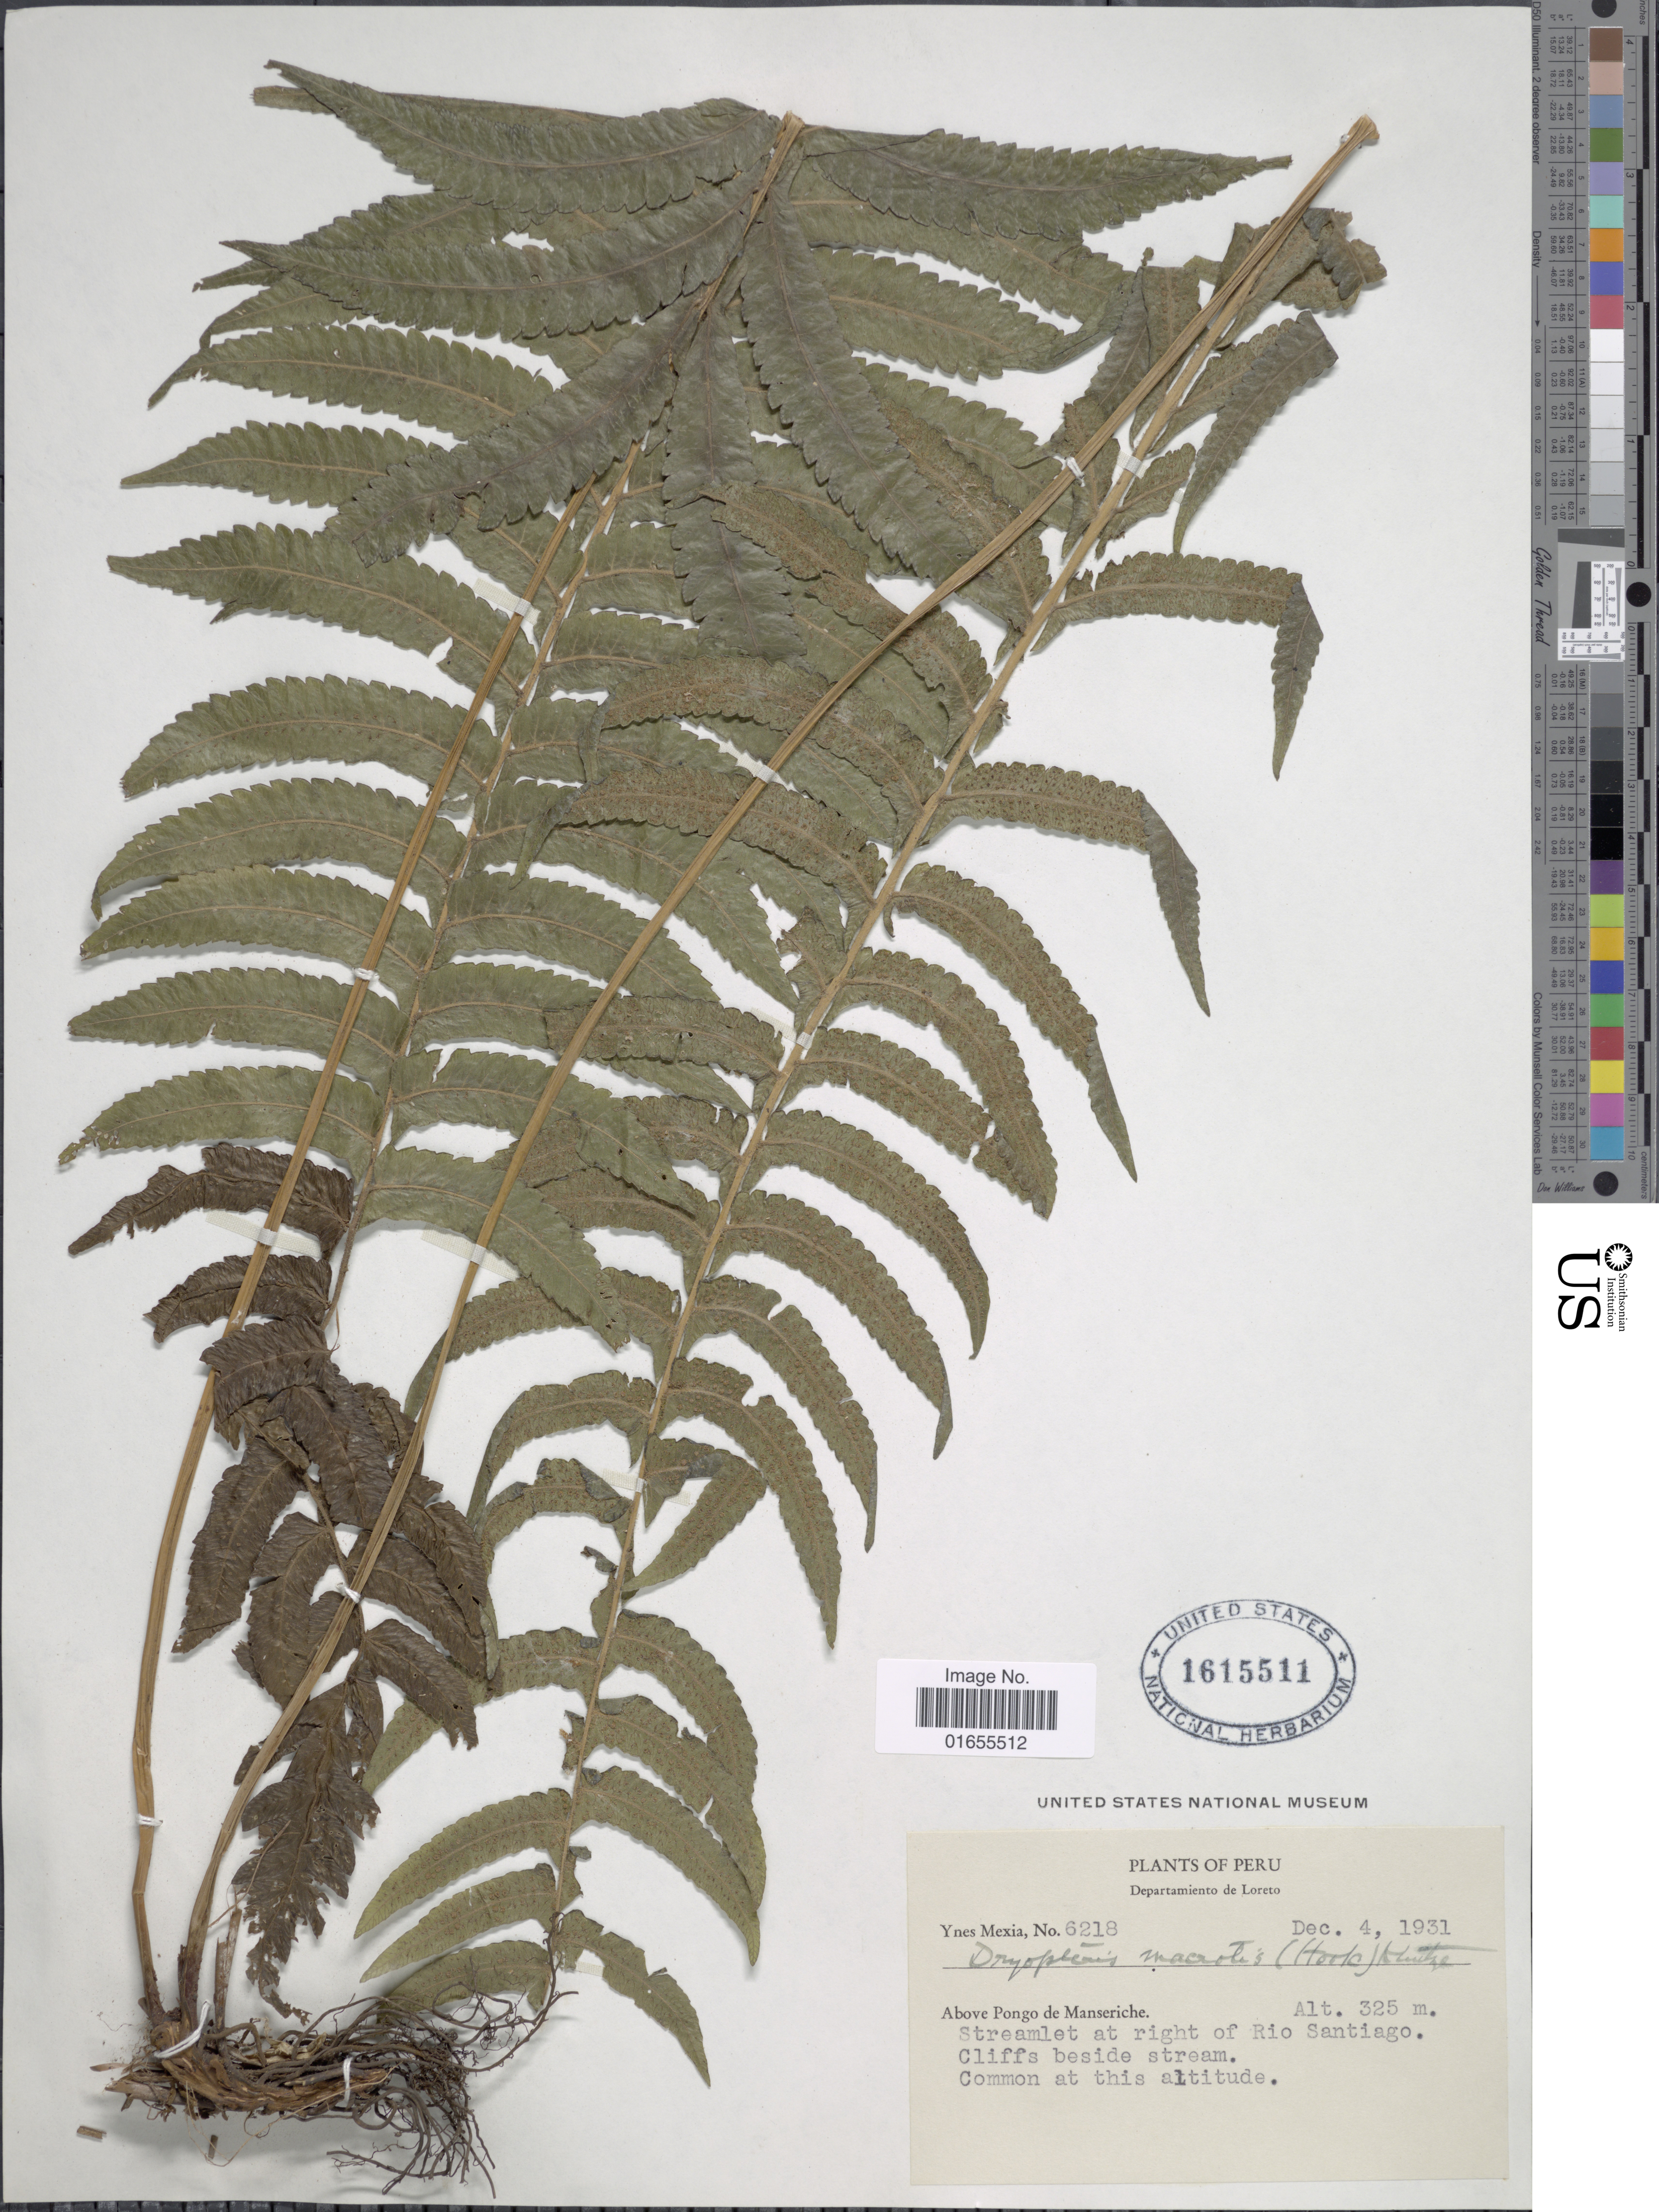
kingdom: Plantae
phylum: Tracheophyta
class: Polypodiopsida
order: Polypodiales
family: Thelypteridaceae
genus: Goniopteris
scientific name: Goniopteris macrotis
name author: (Hook. f.) Pic. Serm.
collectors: Y. Mexia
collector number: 6218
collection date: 1931-12-04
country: Peru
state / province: Loreto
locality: Above Pongo de Manseriche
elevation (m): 325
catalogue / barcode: US 1615511